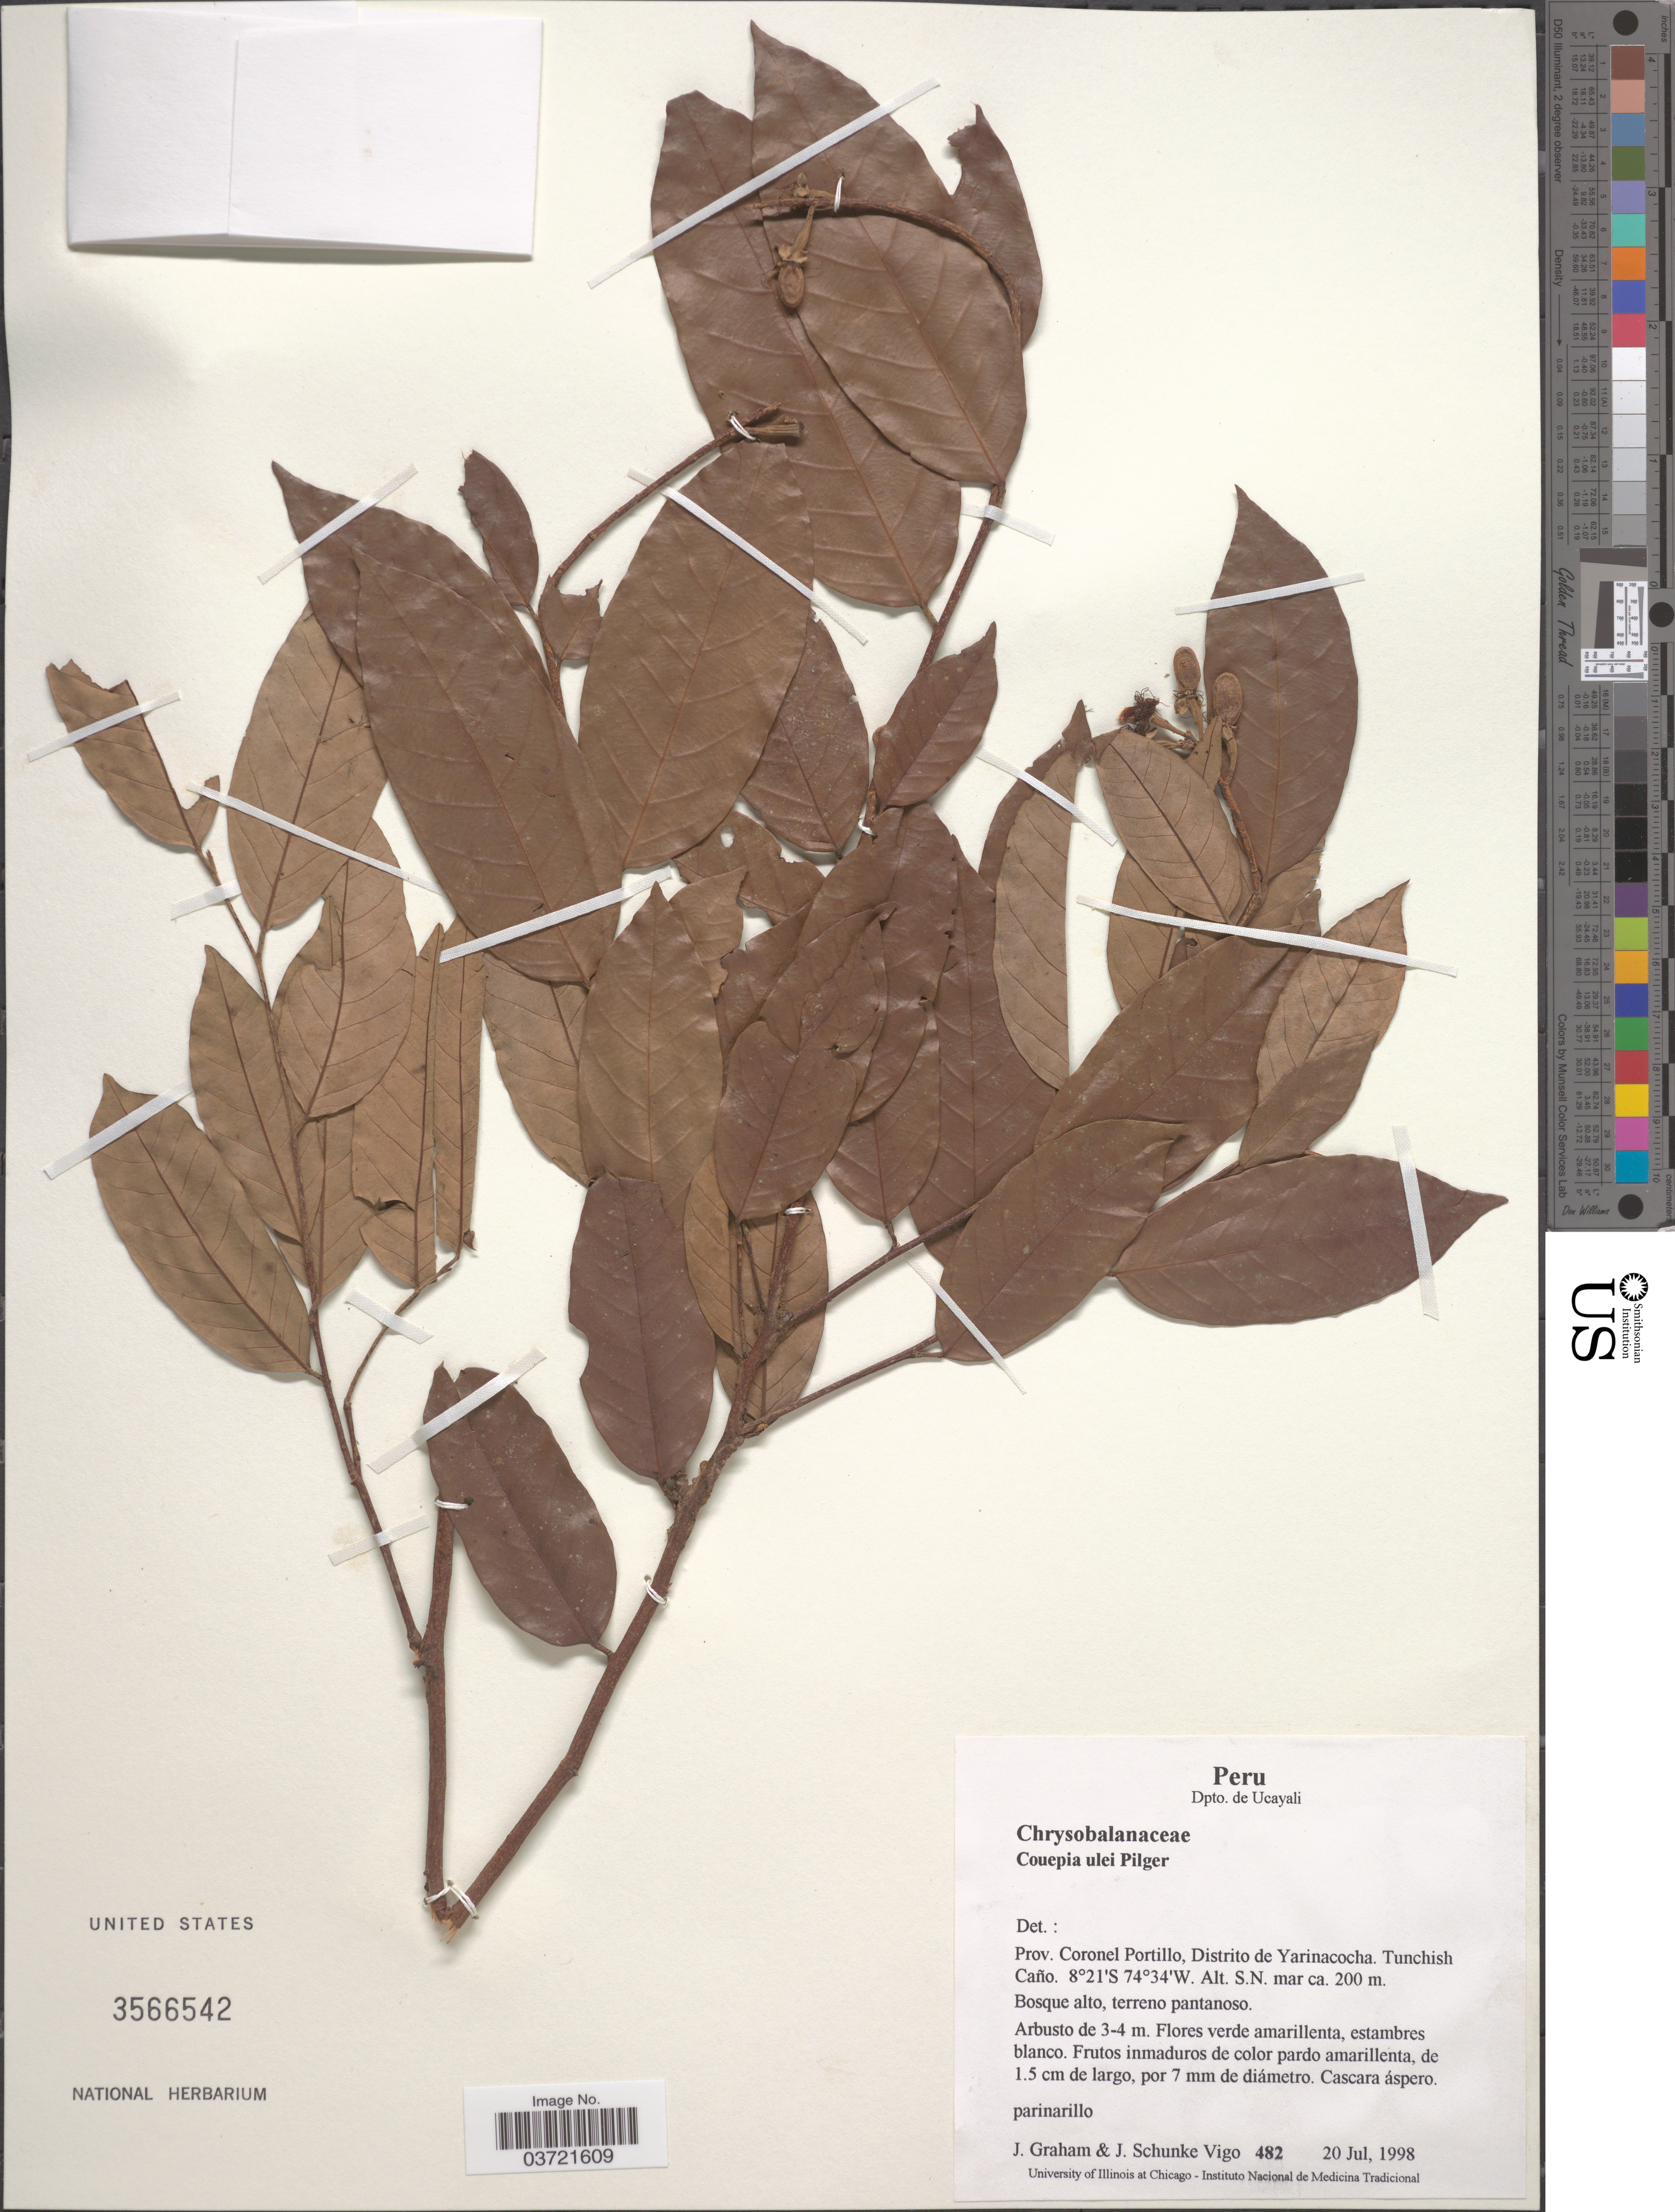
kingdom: Plantae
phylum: Tracheophyta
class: Magnoliopsida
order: Malpighiales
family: Chrysobalanaceae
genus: Couepia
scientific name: Couepia ulei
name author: Pilg.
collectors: J. Graham & J. Schunke Vigo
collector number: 482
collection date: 1998-07-20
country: Peru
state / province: Ucayali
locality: Dpto. de Ucayali. Prov. Coronel Portillo, Distrito de Yarinacocha. Tunchish Caño.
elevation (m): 200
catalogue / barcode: US 3566542